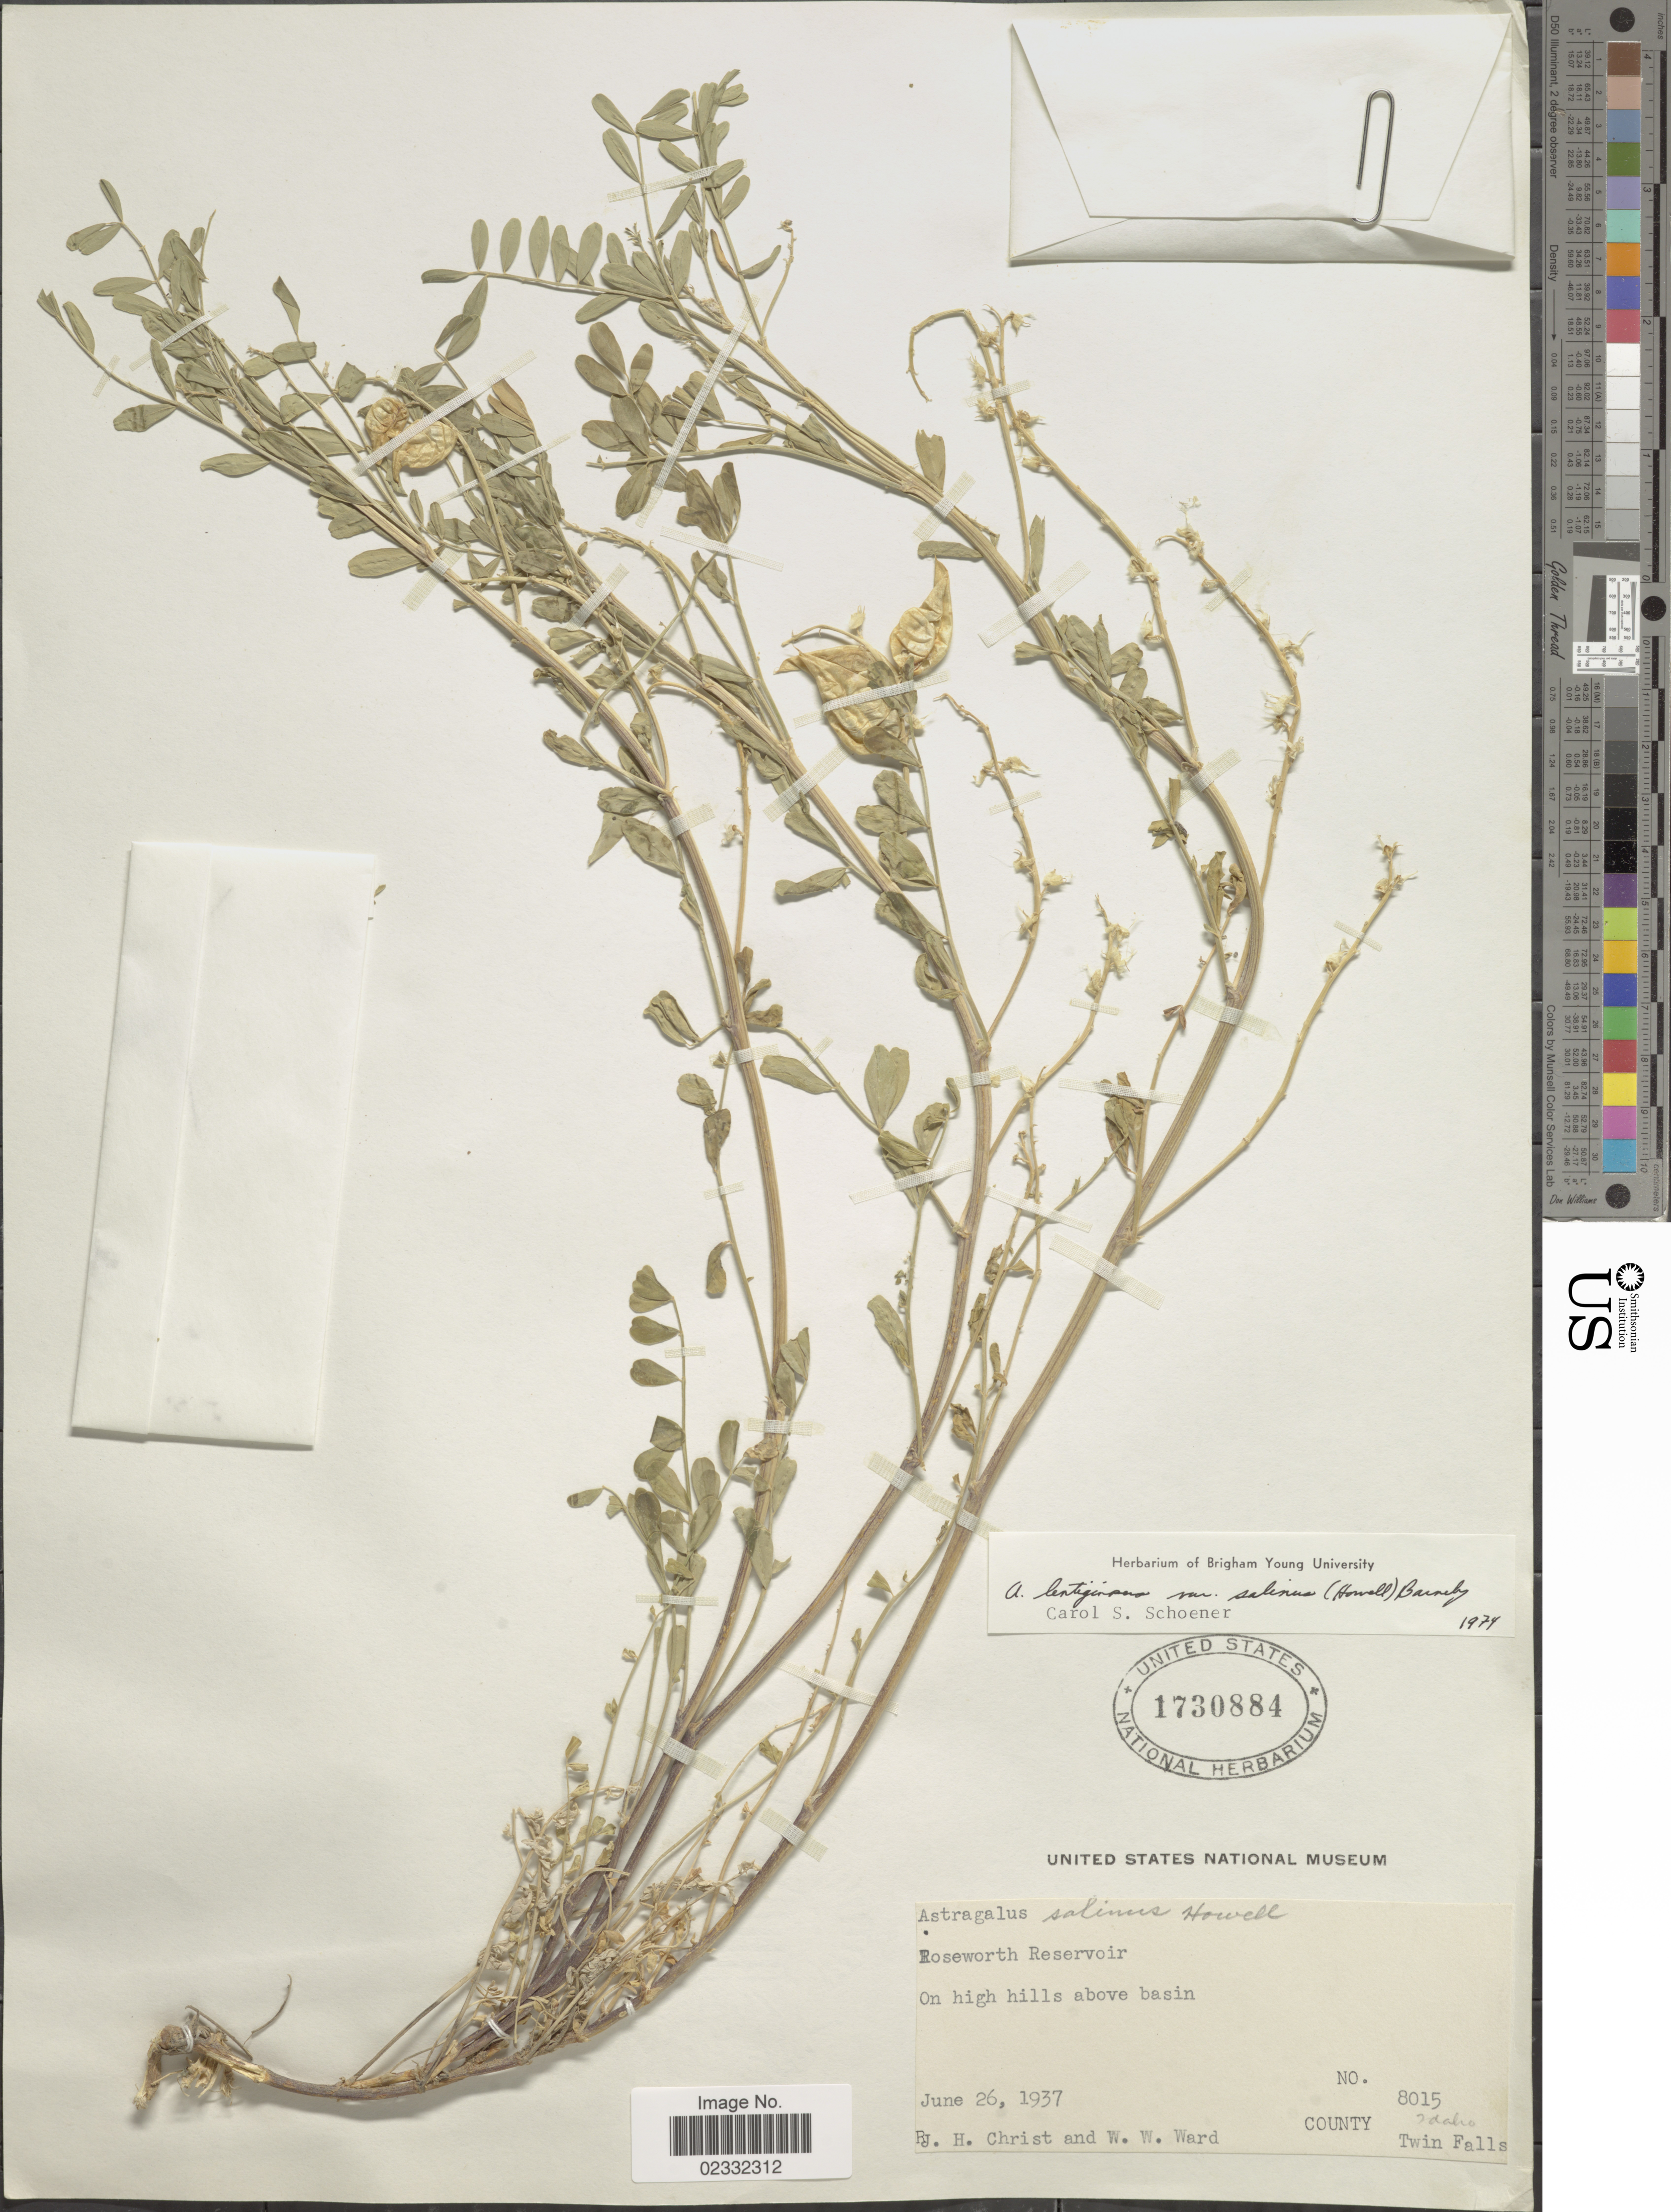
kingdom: Plantae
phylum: Tracheophyta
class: Magnoliopsida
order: Fabales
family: Fabaceae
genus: Astragalus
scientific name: Astragalus lentiginosus var. salinus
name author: (Howell) Barneby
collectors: J. H. Christ & W. Ward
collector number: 8015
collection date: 1937-06-26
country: United States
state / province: Idaho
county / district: Twin Falls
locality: On high hills above basin. Roseworth Reservoir.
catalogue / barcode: US 1730884